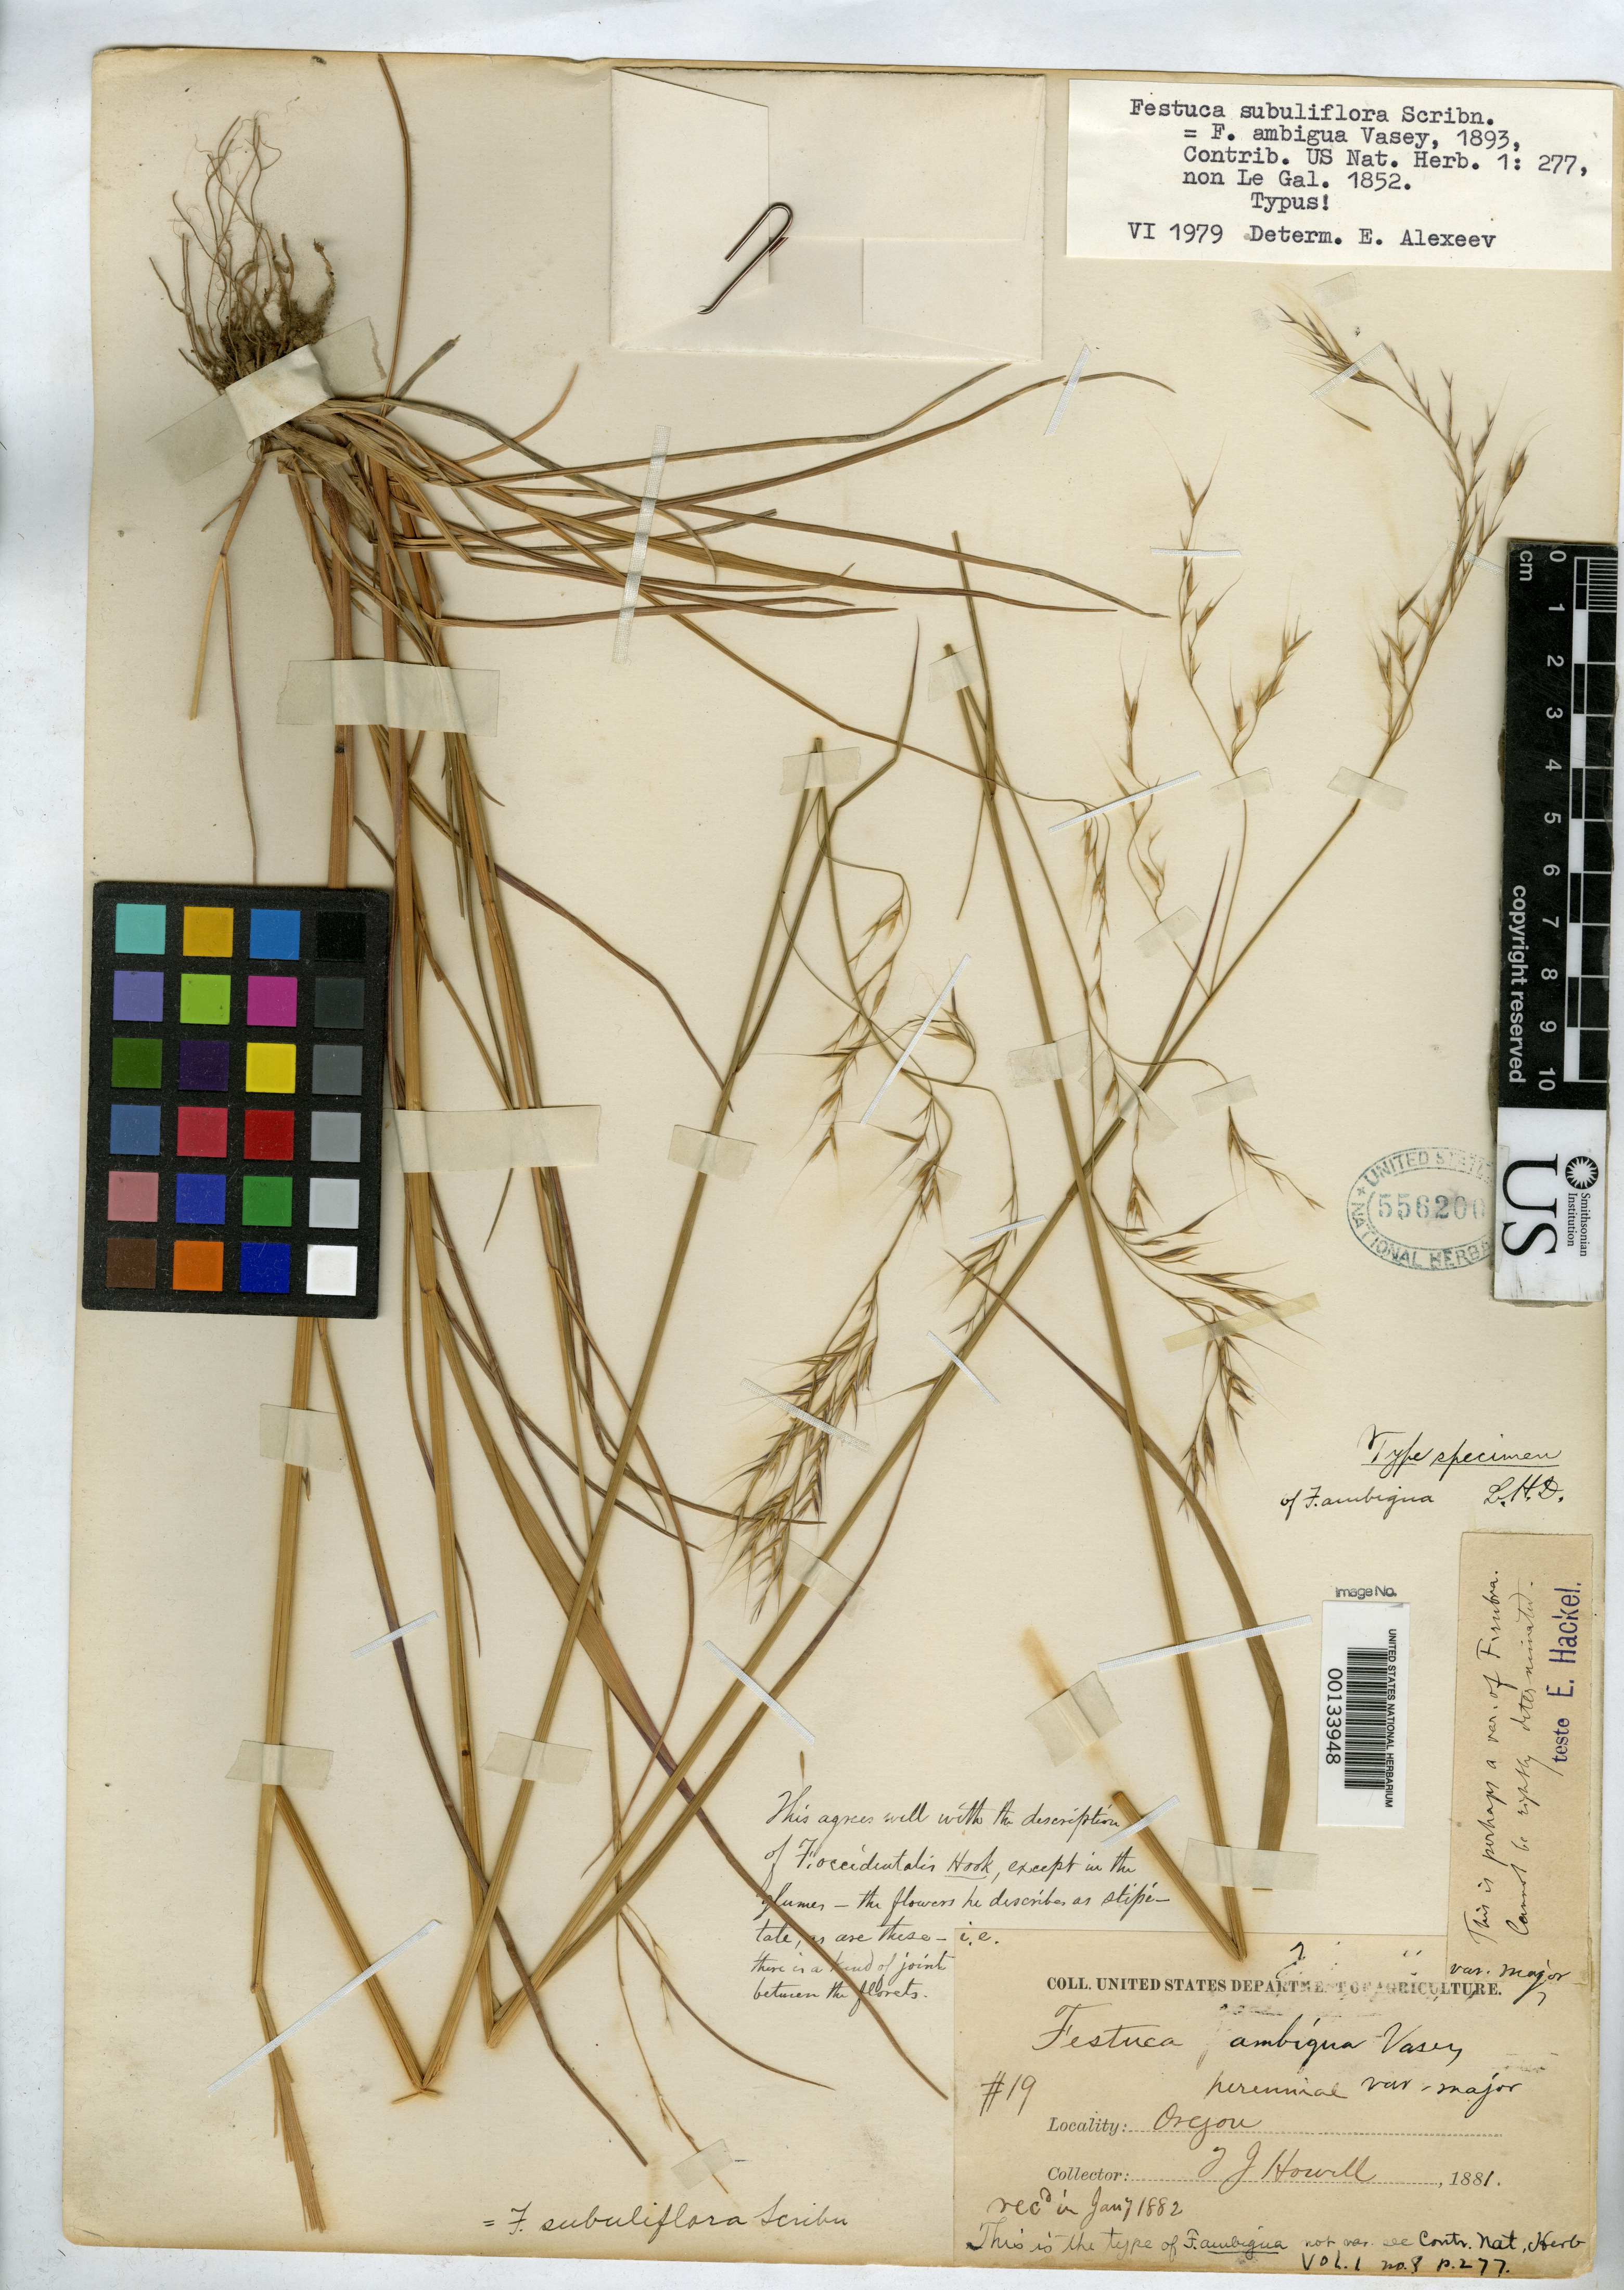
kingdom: Plantae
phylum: Tracheophyta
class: Liliopsida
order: Poales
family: Poaceae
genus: Festuca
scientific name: Festuca ambigua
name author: Le Gall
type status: Holotype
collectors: T. J. Howell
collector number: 19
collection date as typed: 1881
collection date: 1881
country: United States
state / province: Oregon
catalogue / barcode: US 556200